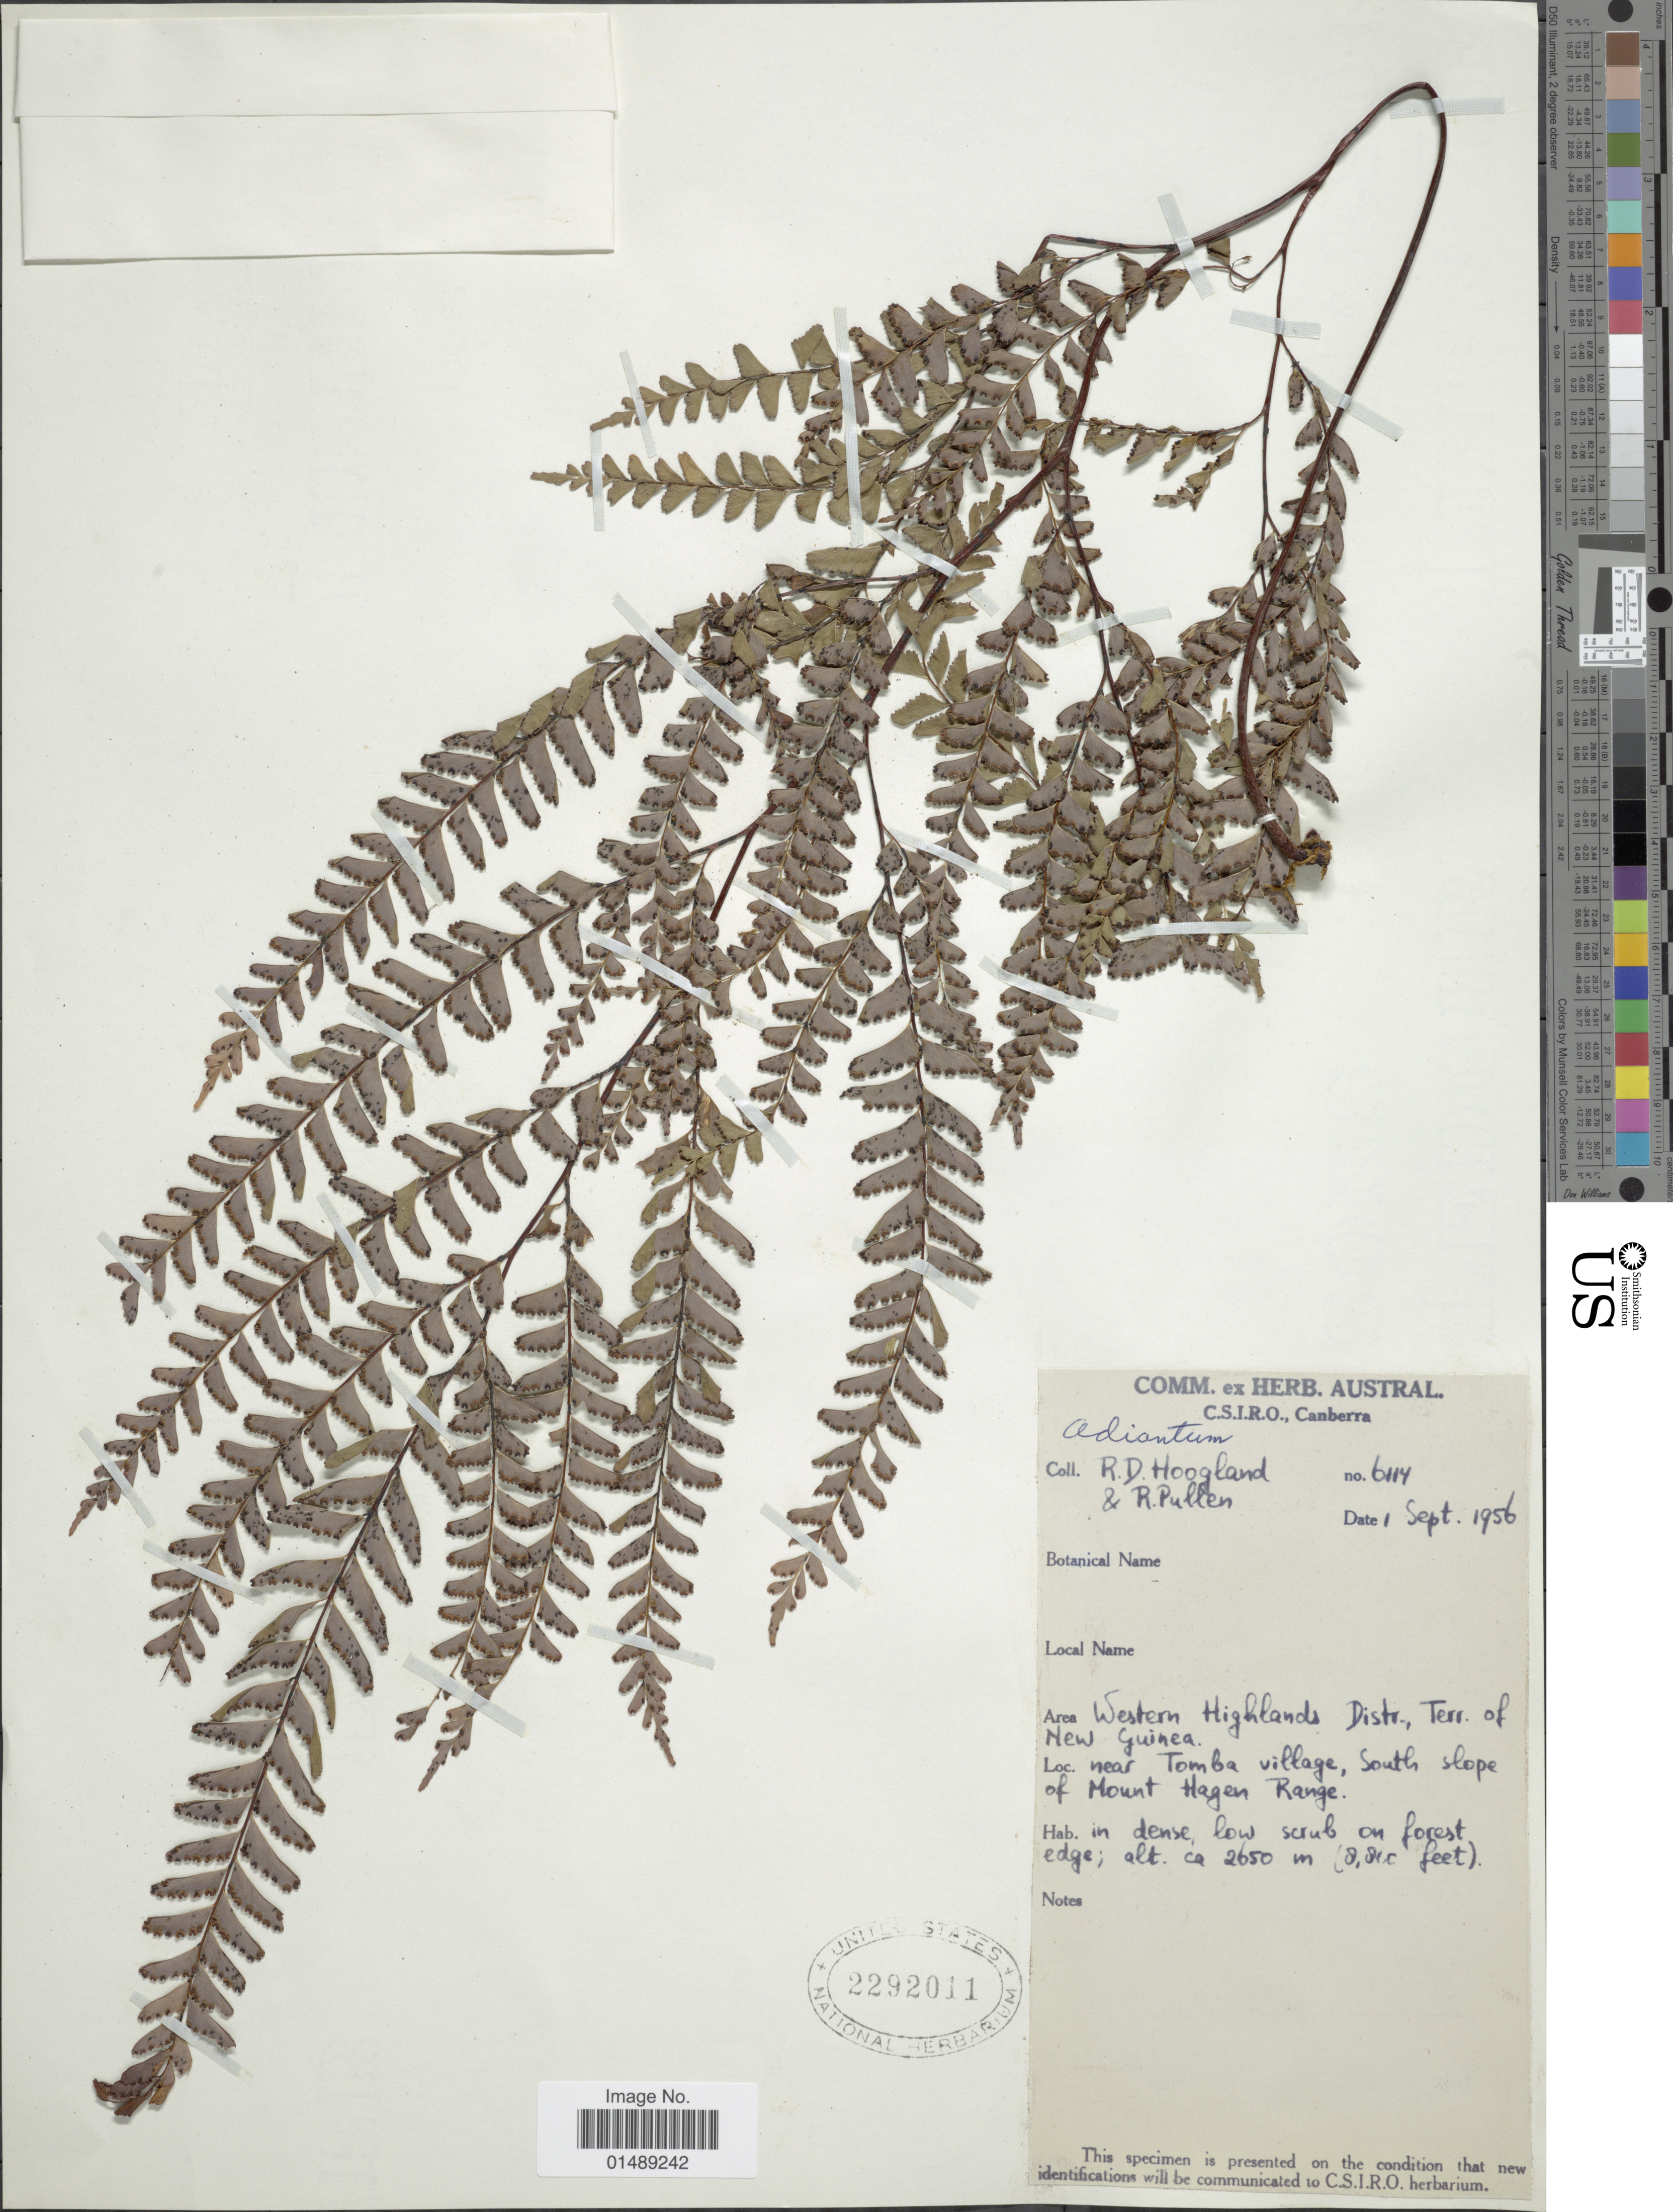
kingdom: Plantae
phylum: Tracheophyta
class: Polypodiopsida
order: Polypodiales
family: Pteridaceae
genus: Adiantum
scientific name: Adiantum sp.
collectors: R. D. Hoogland & R. Pullen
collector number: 6114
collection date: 1956-09-01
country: Papua New Guinea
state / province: Western Highlands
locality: Western Highlands Distr., Terr. of New guinea. Near Tomba village, South slope of Mount Hagen Range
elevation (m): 2650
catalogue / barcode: US 2292011